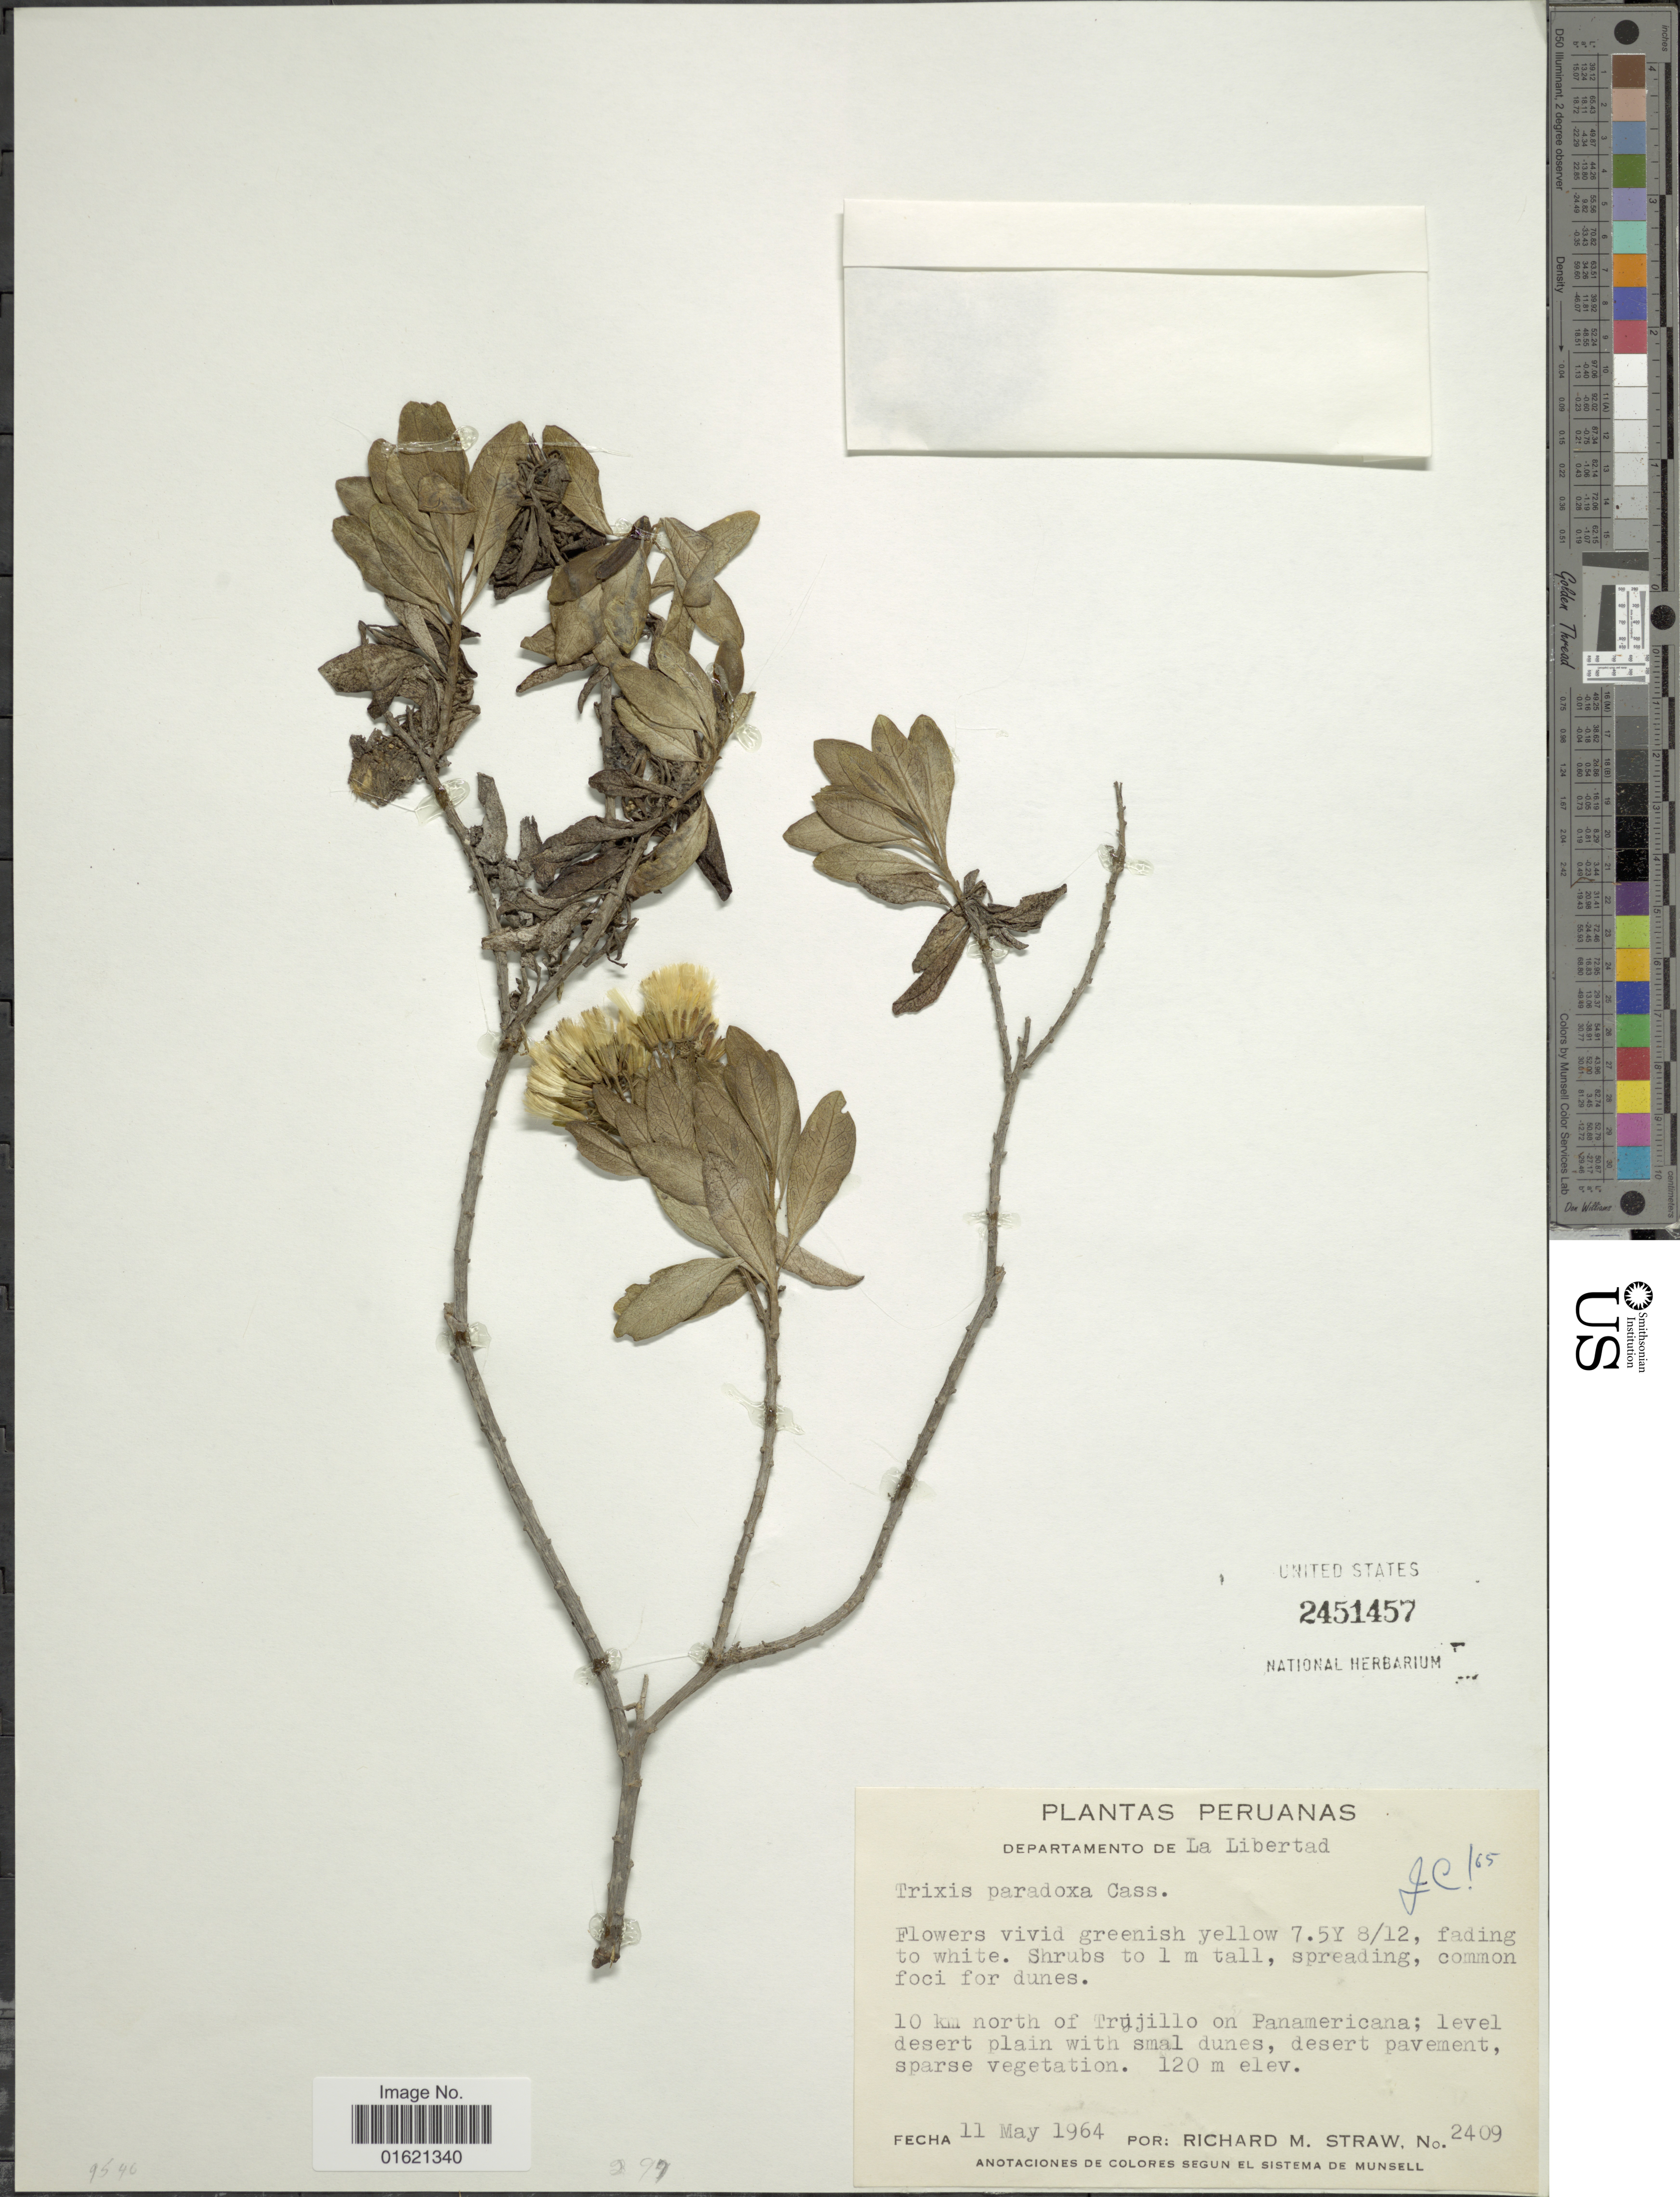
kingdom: Plantae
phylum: Tracheophyta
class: Magnoliopsida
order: Asterales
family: Asteraceae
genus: Trixis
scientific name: Trixis cacalioides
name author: (Kunth) D. Don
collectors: R. M. Straw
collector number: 2409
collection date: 1964-05-11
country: Peru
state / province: La Libertad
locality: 10 km north of Trujillo on Panamericana: level desert plain with smal dunes, desert pavement, sparse vegetation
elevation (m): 120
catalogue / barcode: US 2451457